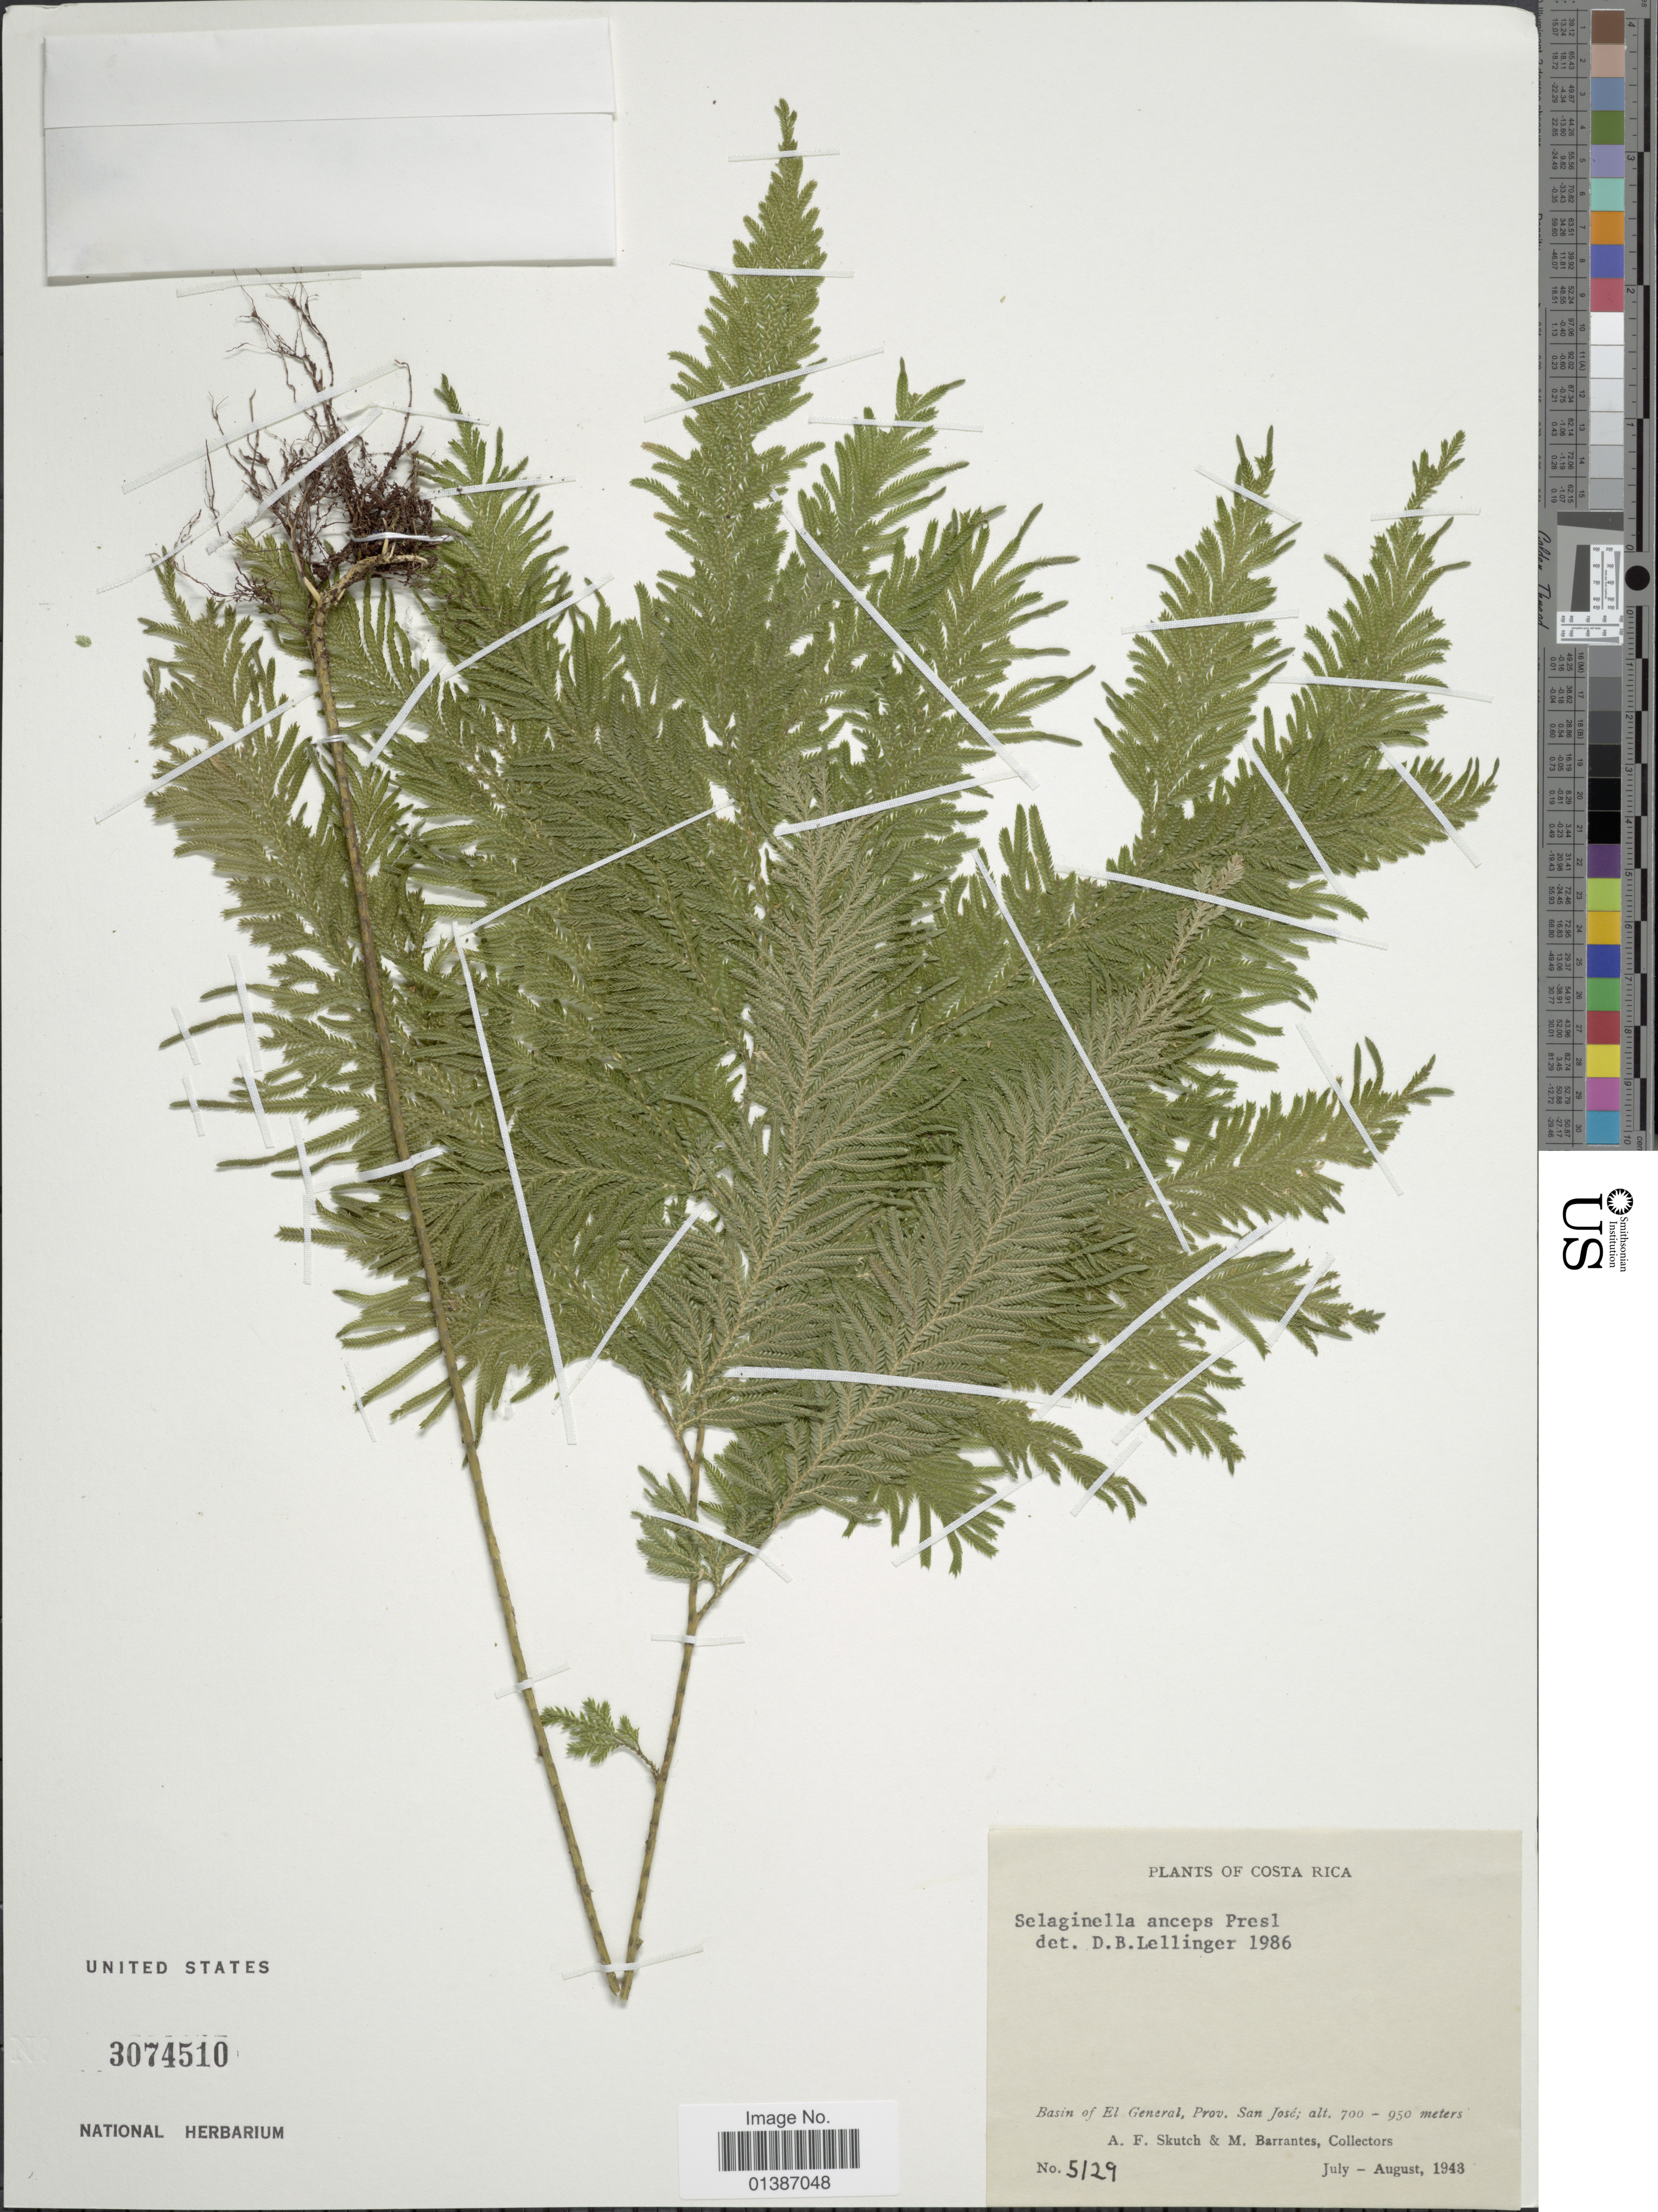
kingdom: Plantae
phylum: Tracheophyta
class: Lycopodiopsida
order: Selaginellales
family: Selaginellaceae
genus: Selaginella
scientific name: Selaginella anceps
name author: (C. Presl)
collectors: A. F. Skutch & M. Barrantes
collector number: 5129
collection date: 1943-07/1943-08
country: Costa Rica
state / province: San José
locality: Basin of El General, Prov. San José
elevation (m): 700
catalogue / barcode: US 3074510